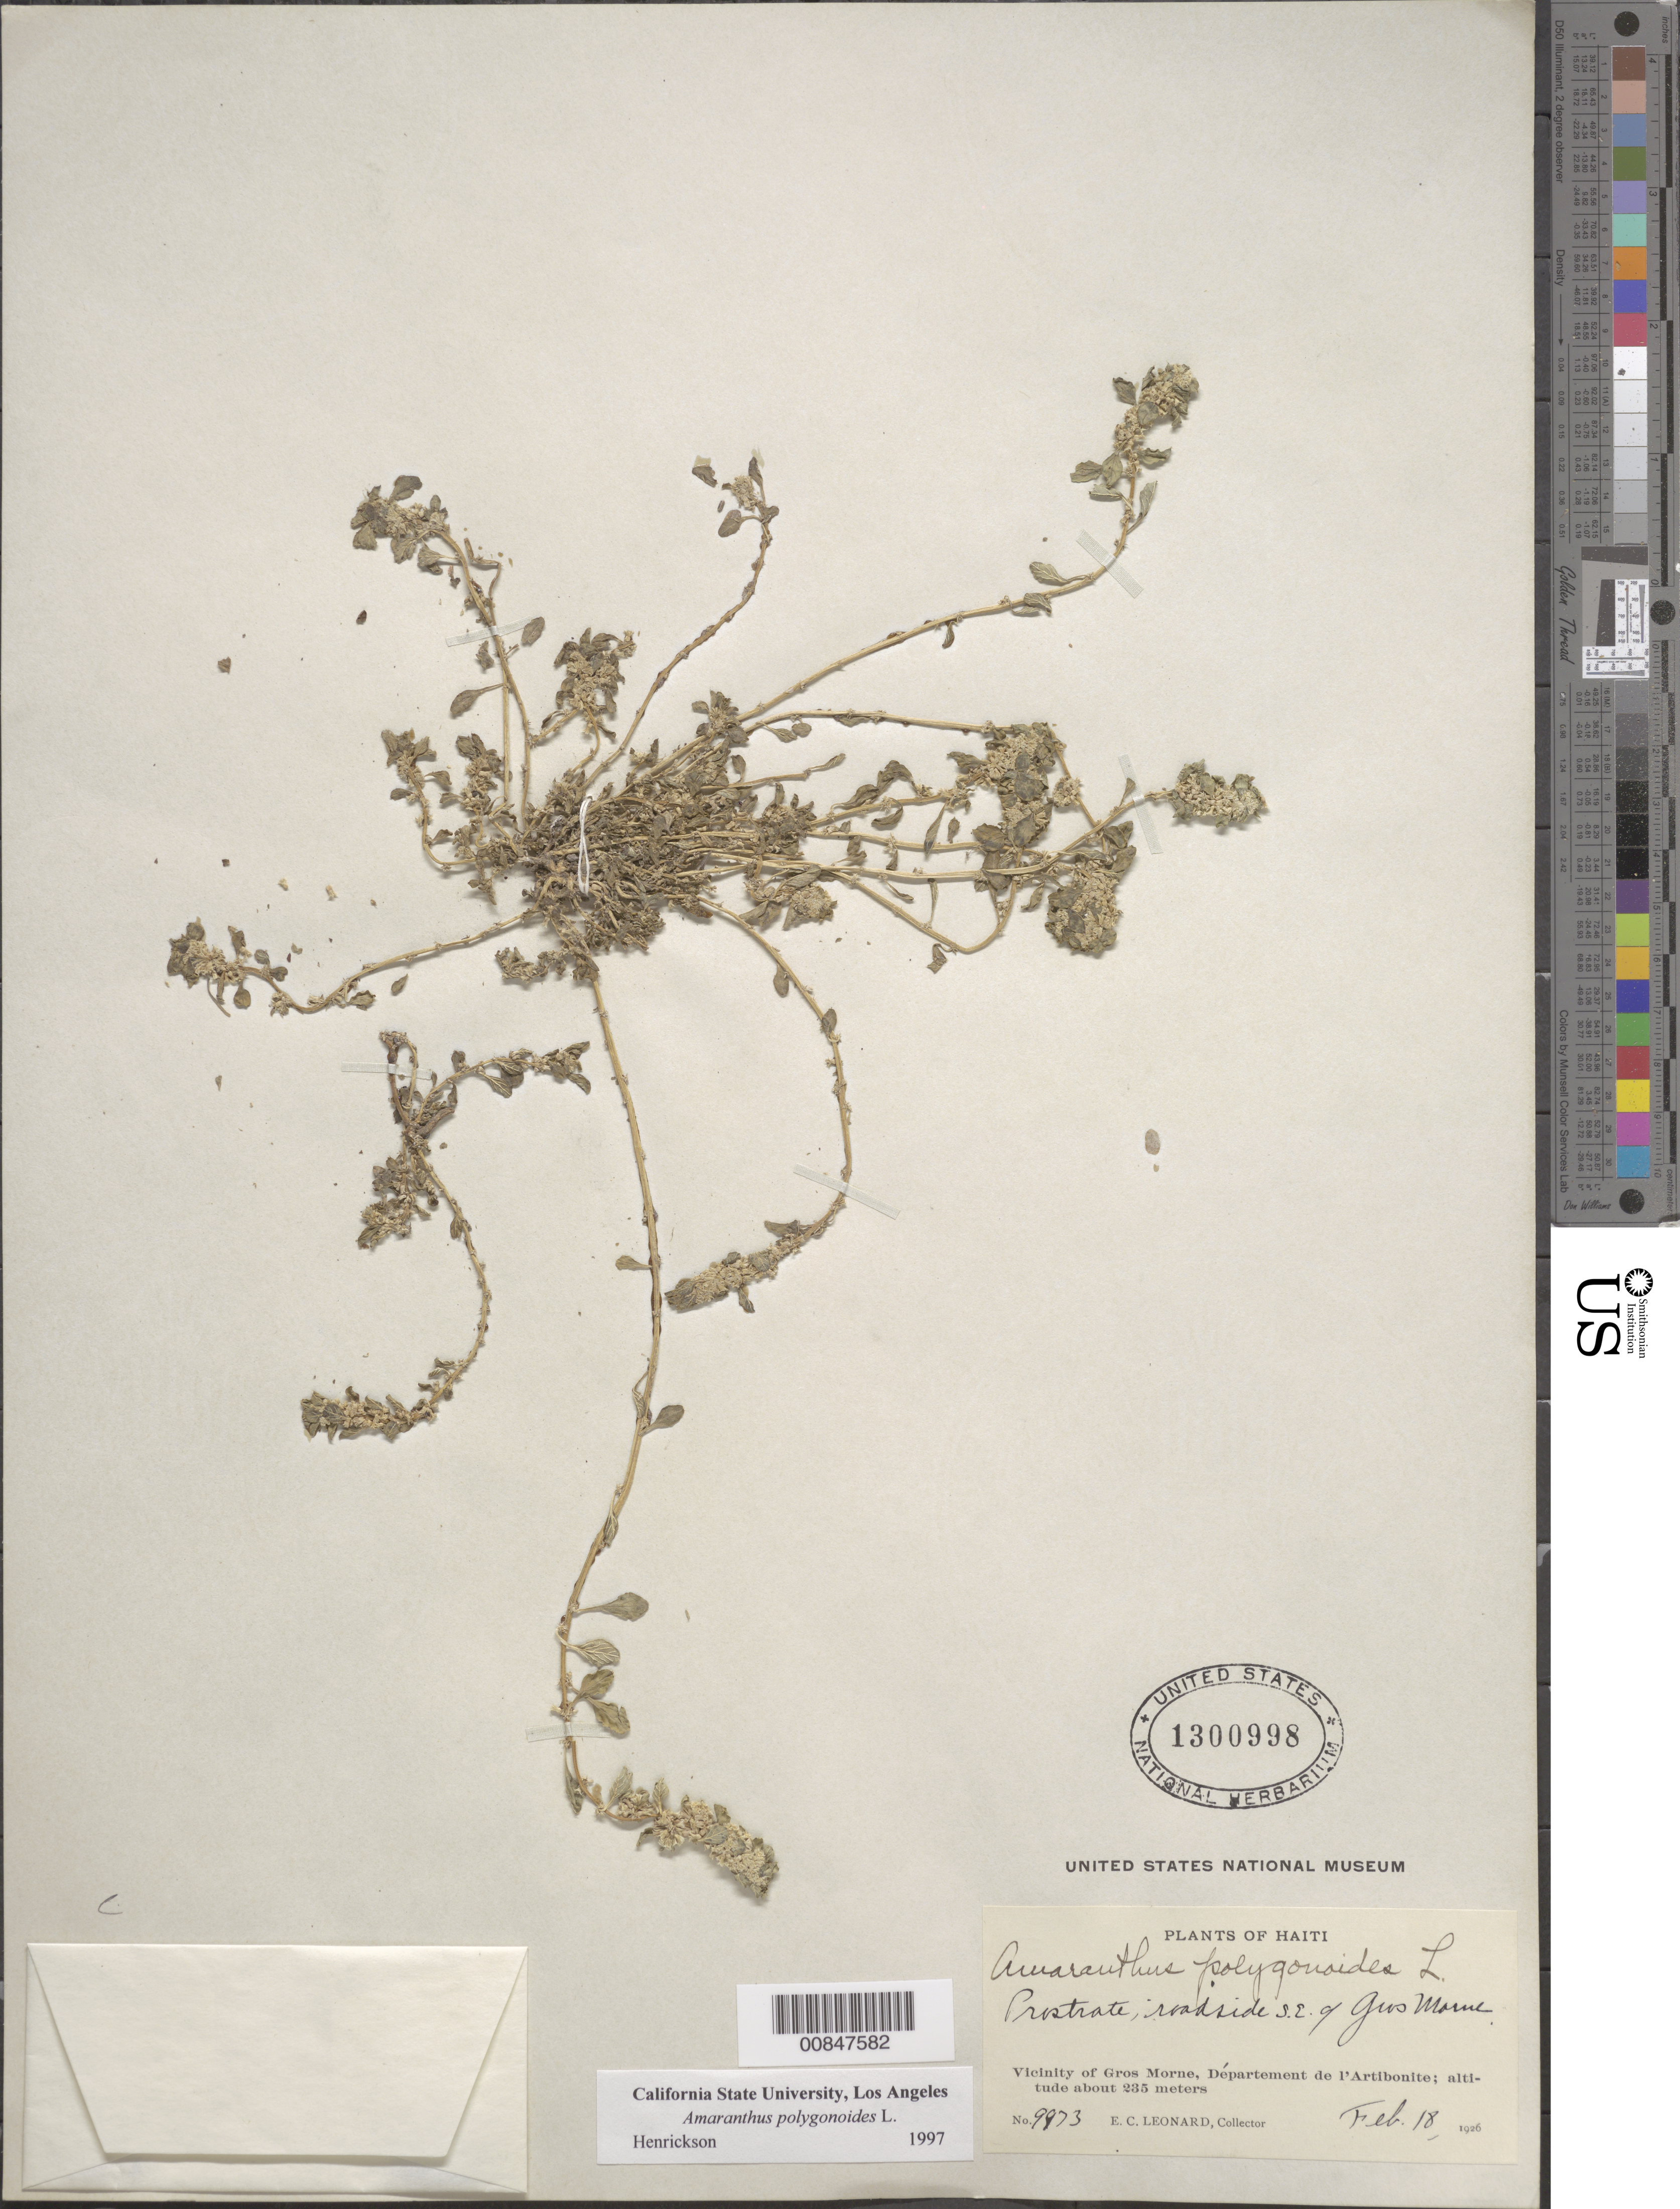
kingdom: Plantae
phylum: Tracheophyta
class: Magnoliopsida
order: Caryophyllales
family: Amaranthaceae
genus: Amaranthus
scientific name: Amaranthus polygonoides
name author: L.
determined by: Henrickson, --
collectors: E. C. Leonard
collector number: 9973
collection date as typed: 18 Feb 1926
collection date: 1926-02-18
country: Haiti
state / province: Artibonite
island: Hispaniola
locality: Vicinity of Gros Morne. Roadside SE of Gros Morne.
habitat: Roadside.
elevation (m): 235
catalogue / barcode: US 1300998